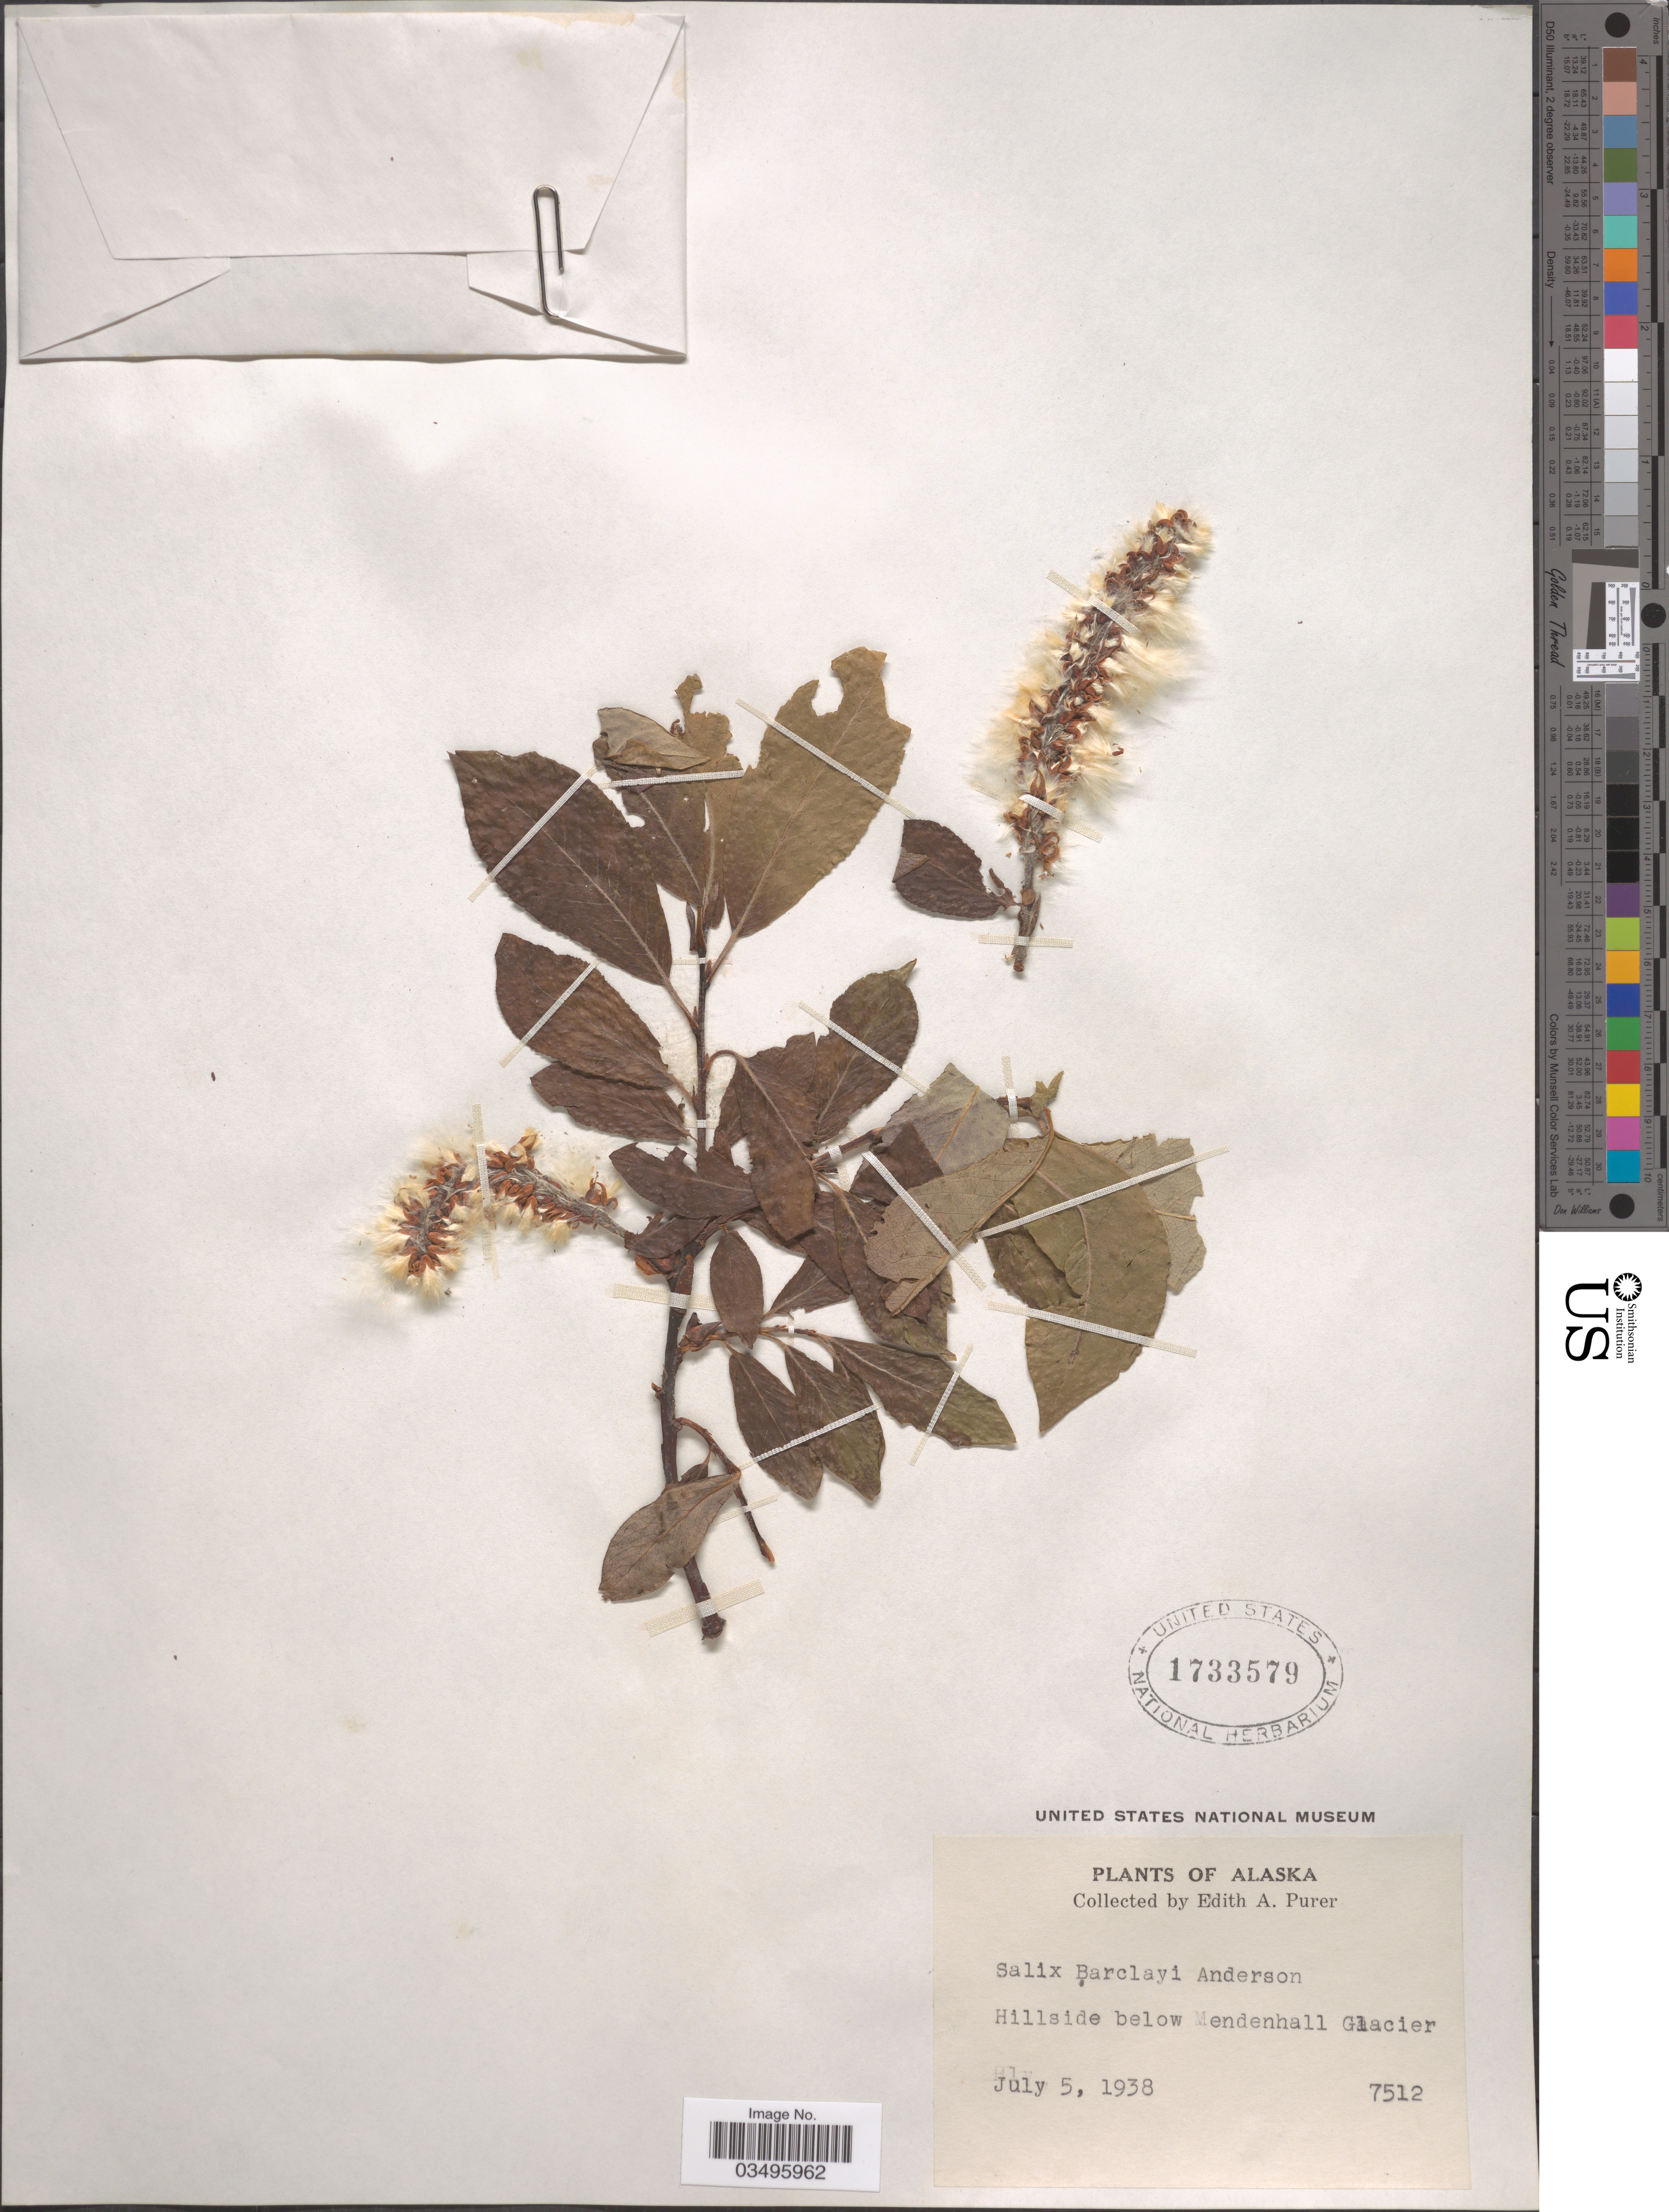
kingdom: Plantae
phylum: Tracheophyta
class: Magnoliopsida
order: Malpighiales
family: Salicaceae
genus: Salix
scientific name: Salix barclayi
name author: Andersson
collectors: E. Purer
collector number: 7512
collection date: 1938-07-05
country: United States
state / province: Alaska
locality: Hillside below Mendenhall Glacier.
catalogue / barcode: US 1733579